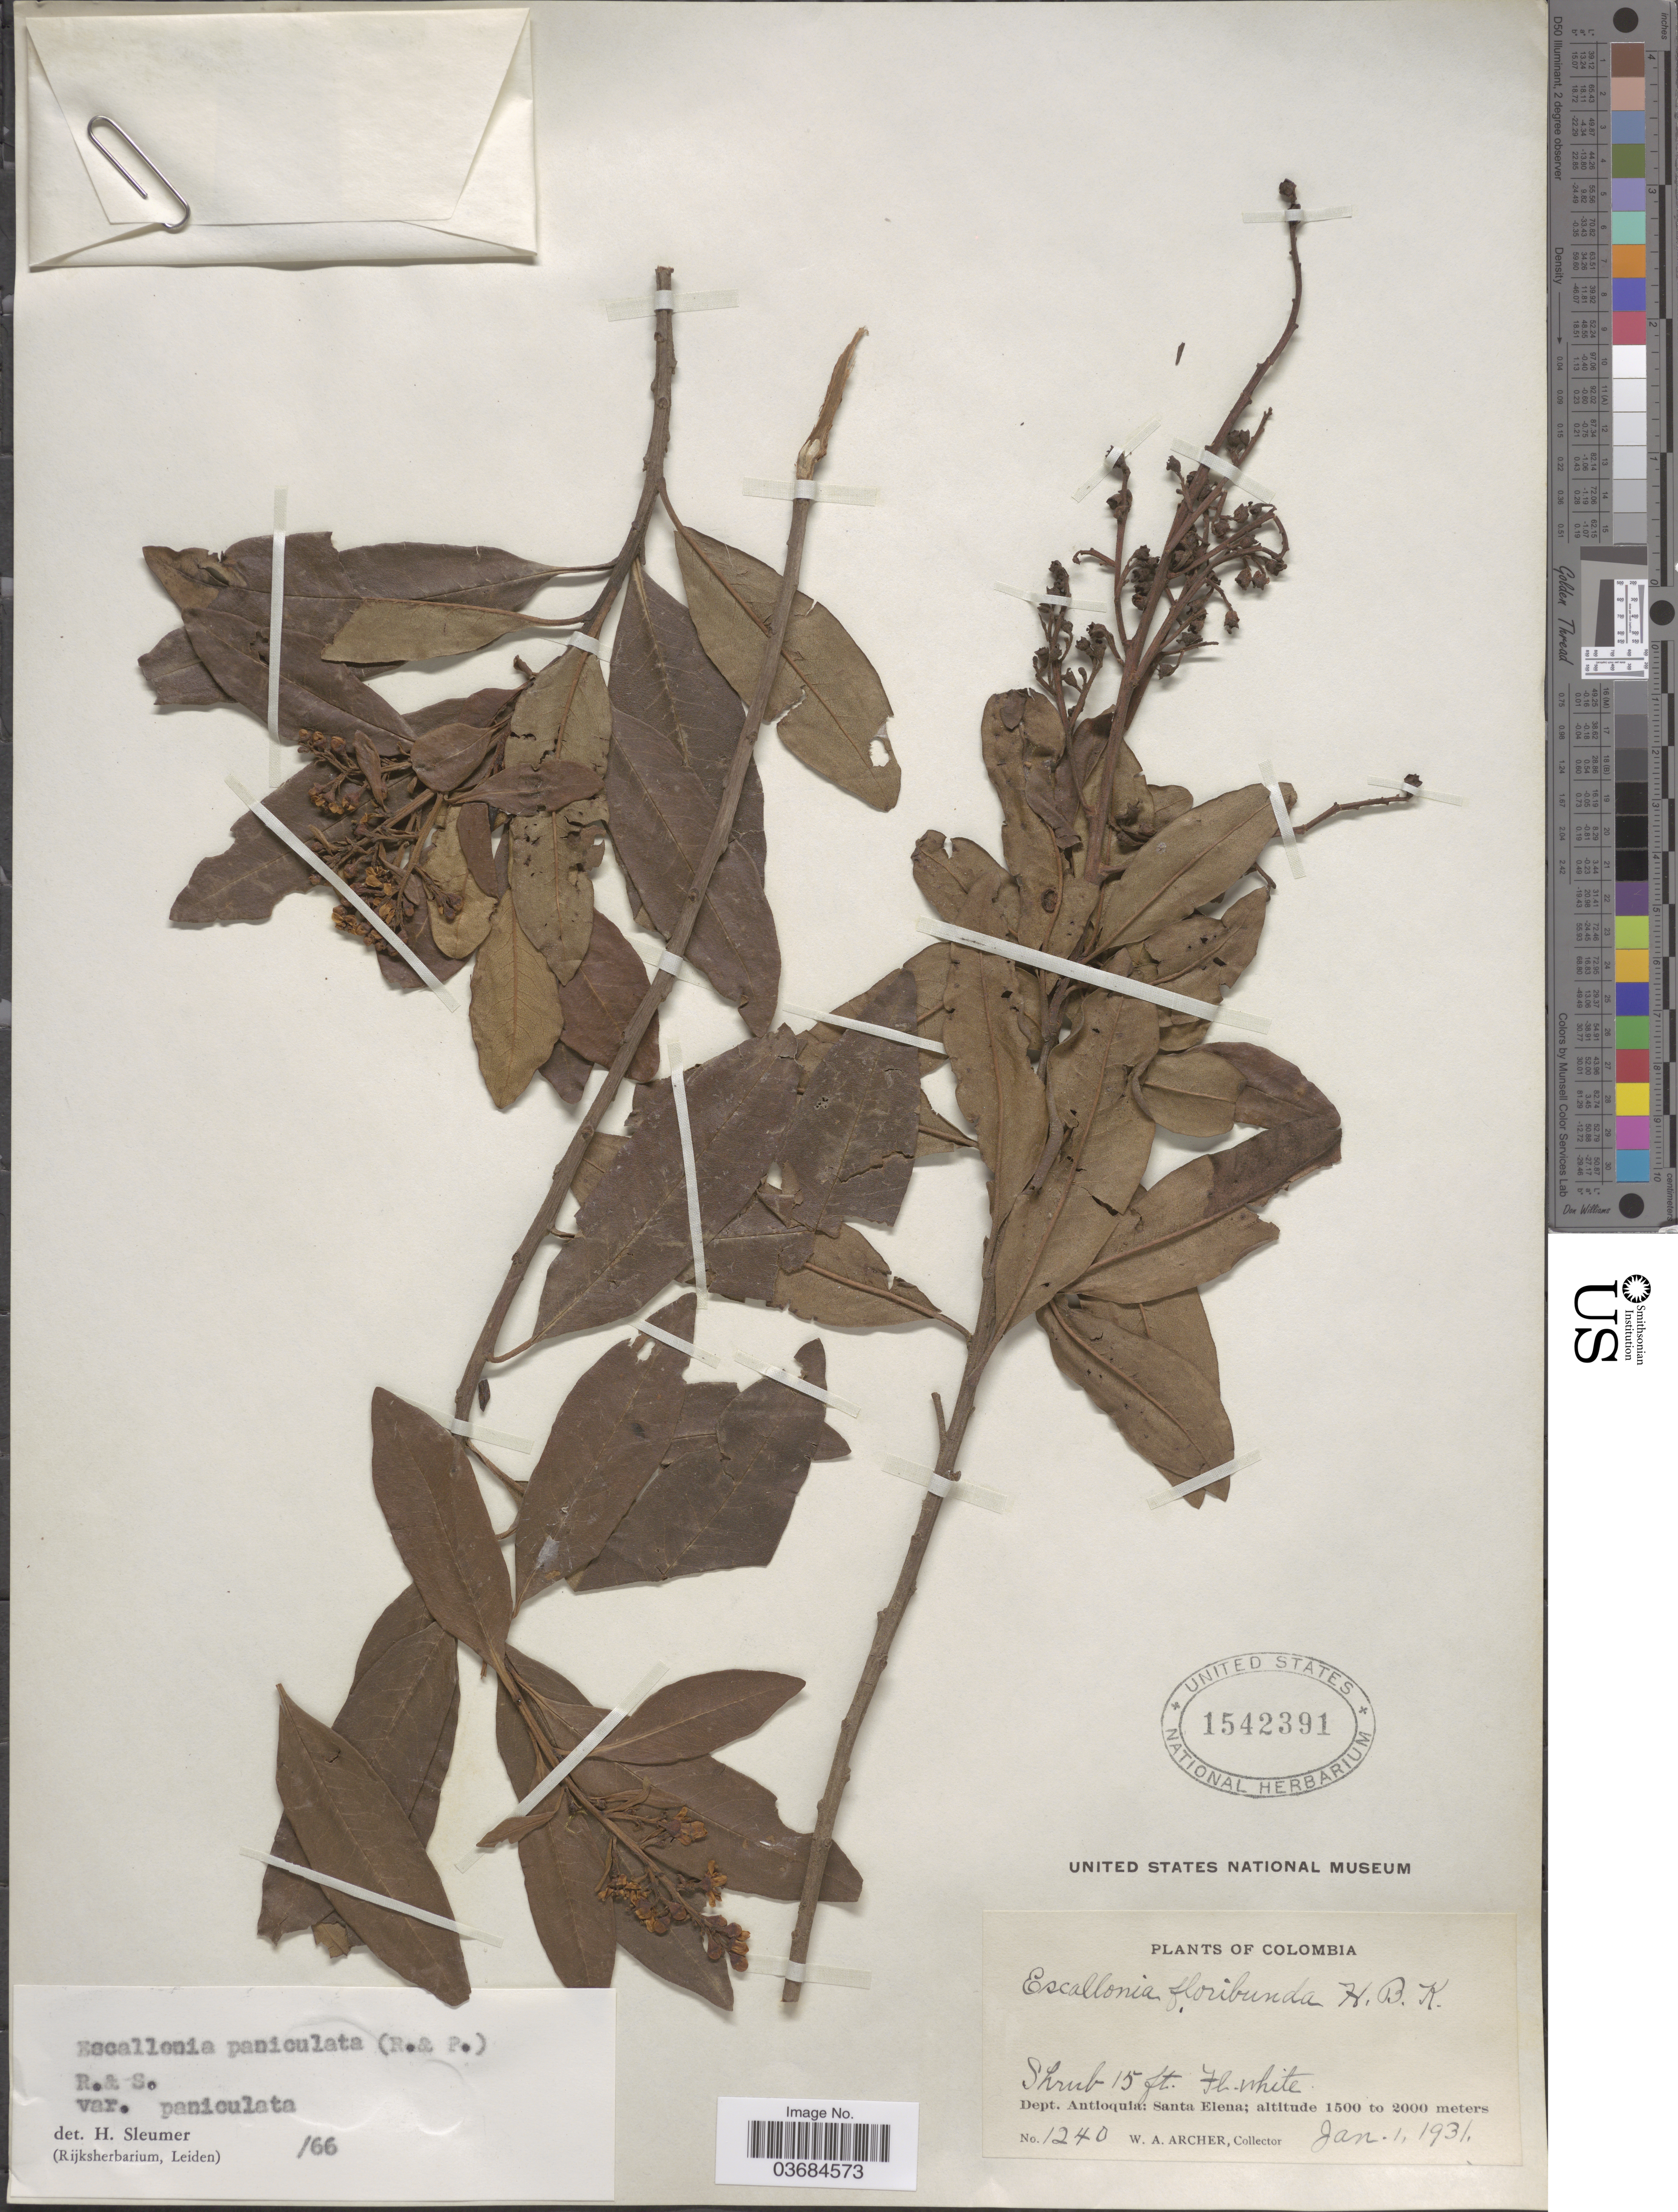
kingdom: Plantae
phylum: Tracheophyta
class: Magnoliopsida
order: Escalloniales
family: Escalloniaceae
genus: Escallonia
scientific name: Escallonia paniculata var. paniculata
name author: (Ruiz & Pav.) Roem. & Schult.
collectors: W. Archer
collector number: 1240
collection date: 1931-01-01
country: Colombia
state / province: Antioquia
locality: Dept. Antioquia: Santa Elena.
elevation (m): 1500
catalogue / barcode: US 1542391